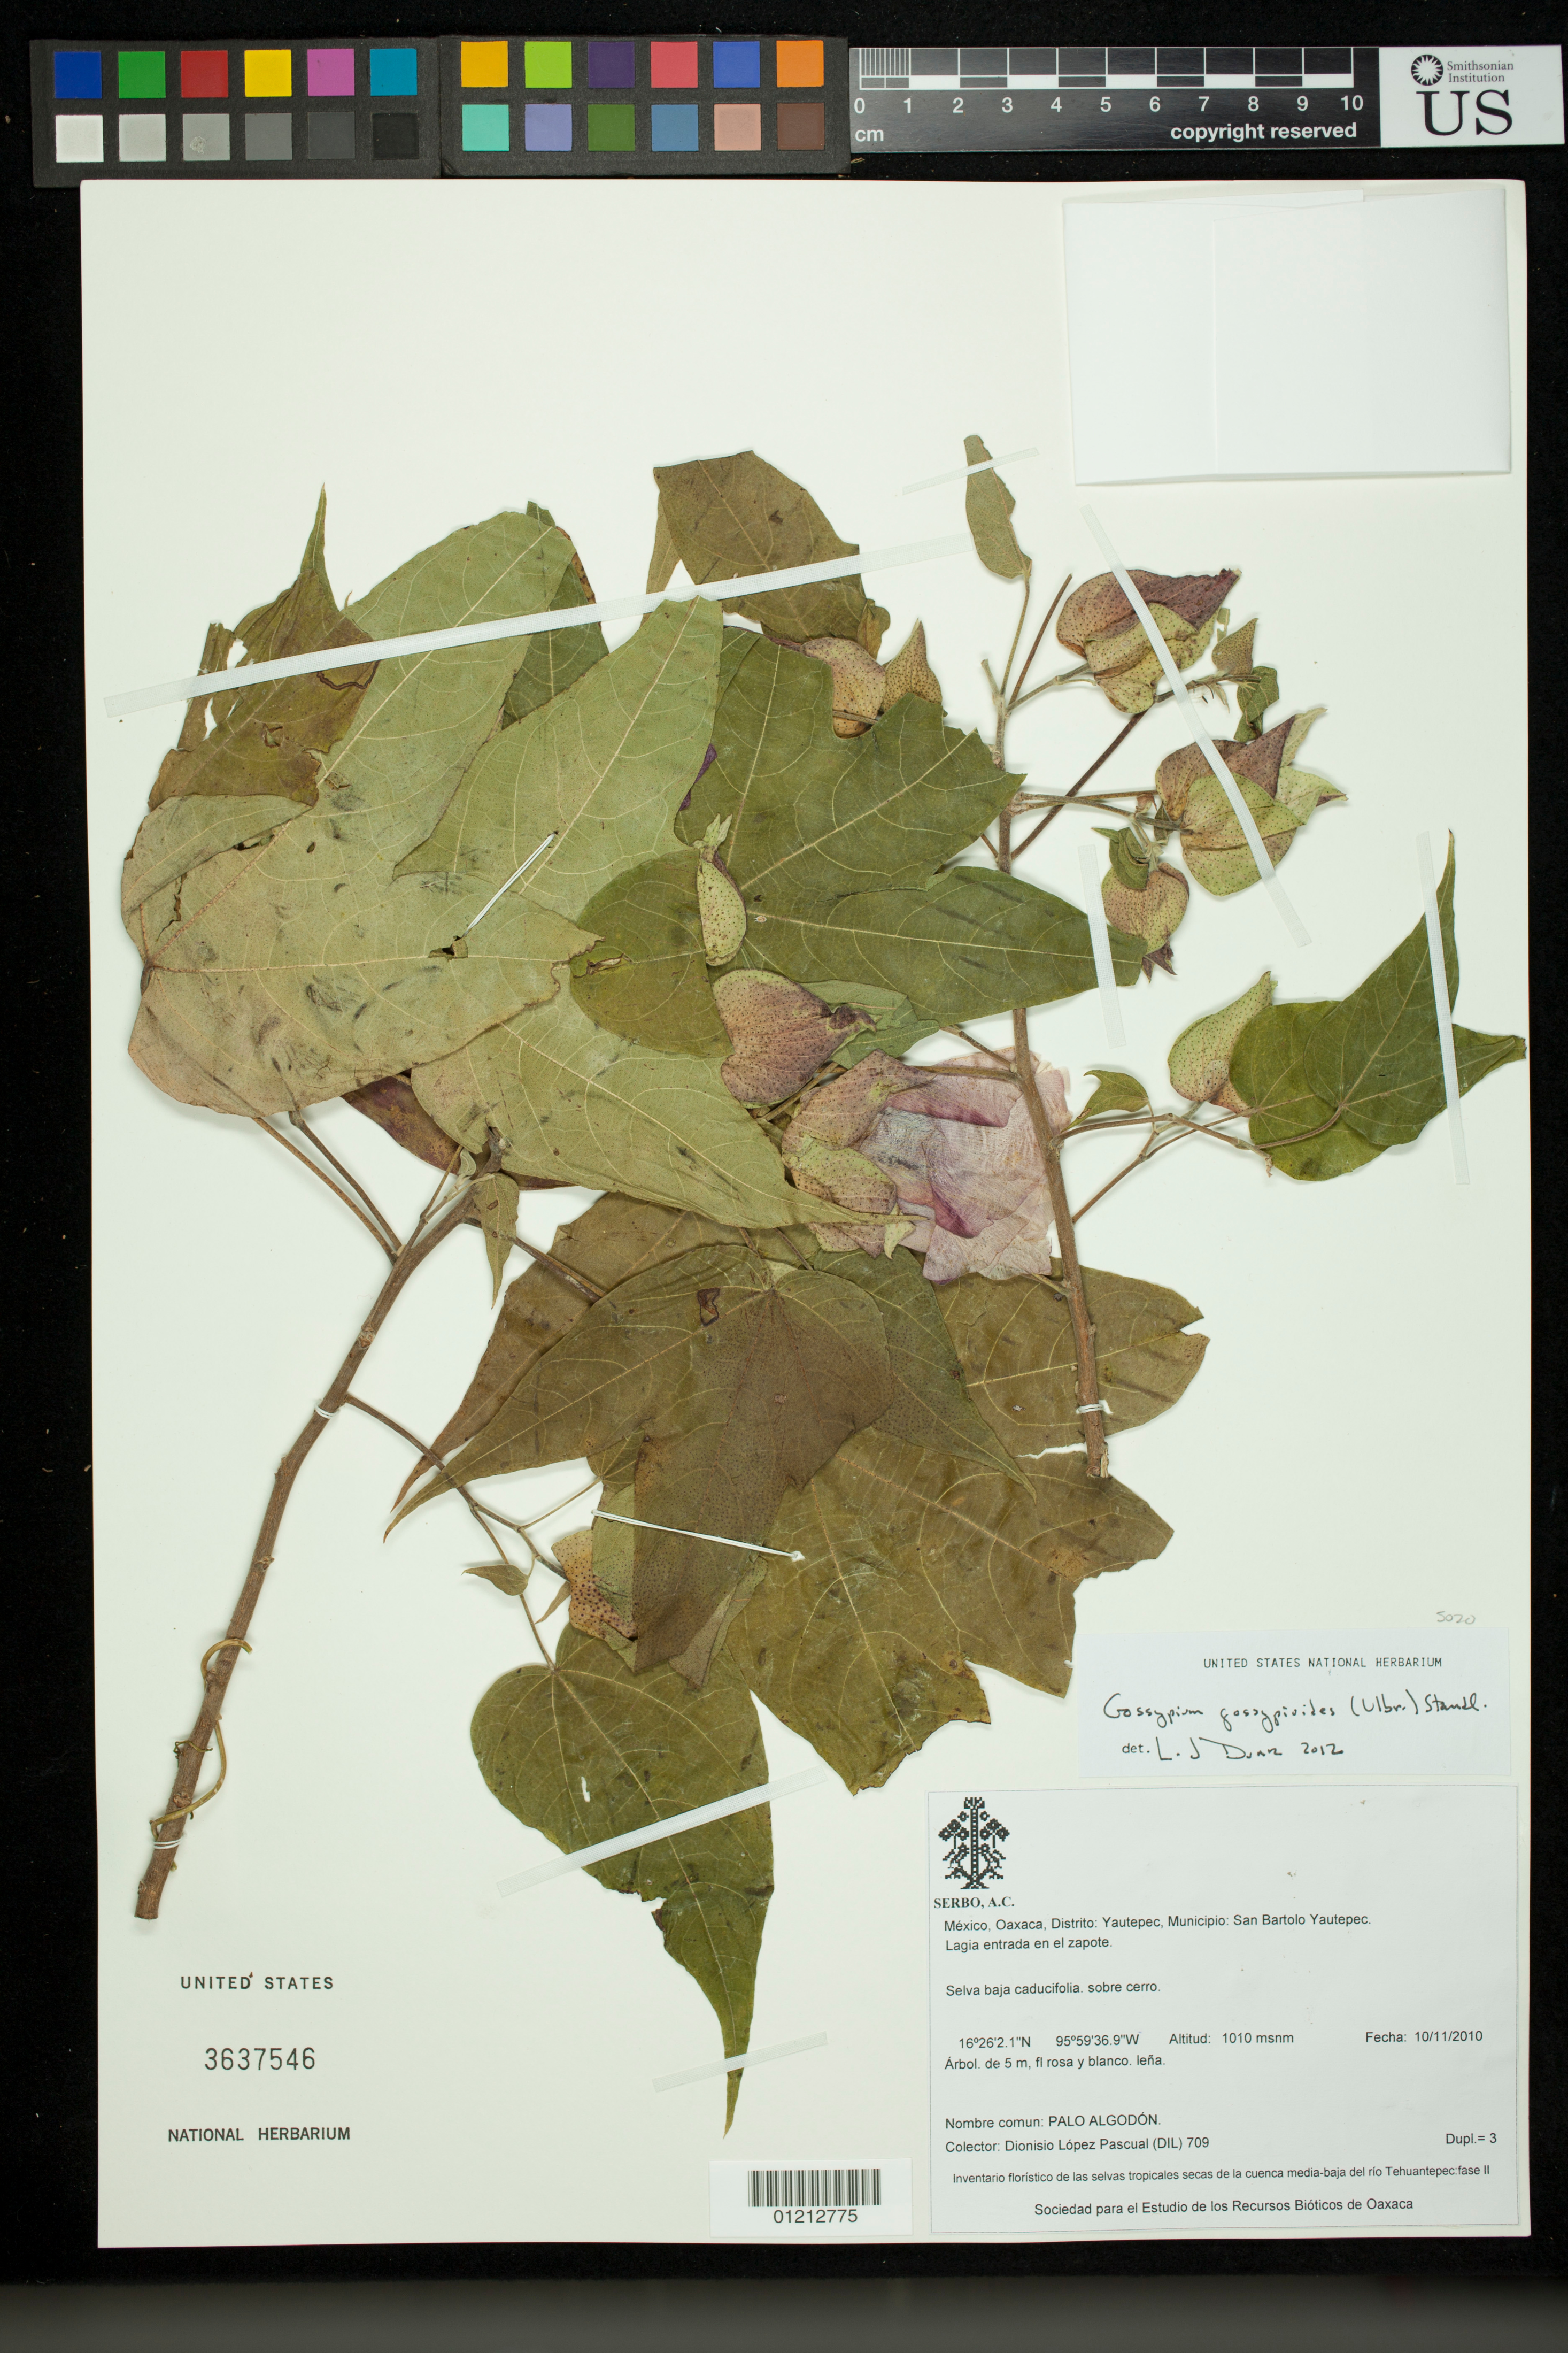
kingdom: Plantae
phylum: Tracheophyta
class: Magnoliopsida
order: Malvales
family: Malvaceae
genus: Gossypium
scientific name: Gossypium gossypioides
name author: (Ulbr.) Standl.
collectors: D. Lopez Pascual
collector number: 709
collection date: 2010-11-10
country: Mexico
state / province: Oaxaca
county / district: San Bartolo Yautepec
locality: Distrito: Yautepec, Municipo: San Bartolo Yautepec. Lagia entrada en el zapote. Selva baja caducifolia. sobre cerro. Inventario floristico de las selvas tropicales secas de la cuenca media-baja del rio Tehuantepec.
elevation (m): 1010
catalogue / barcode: US 3637546